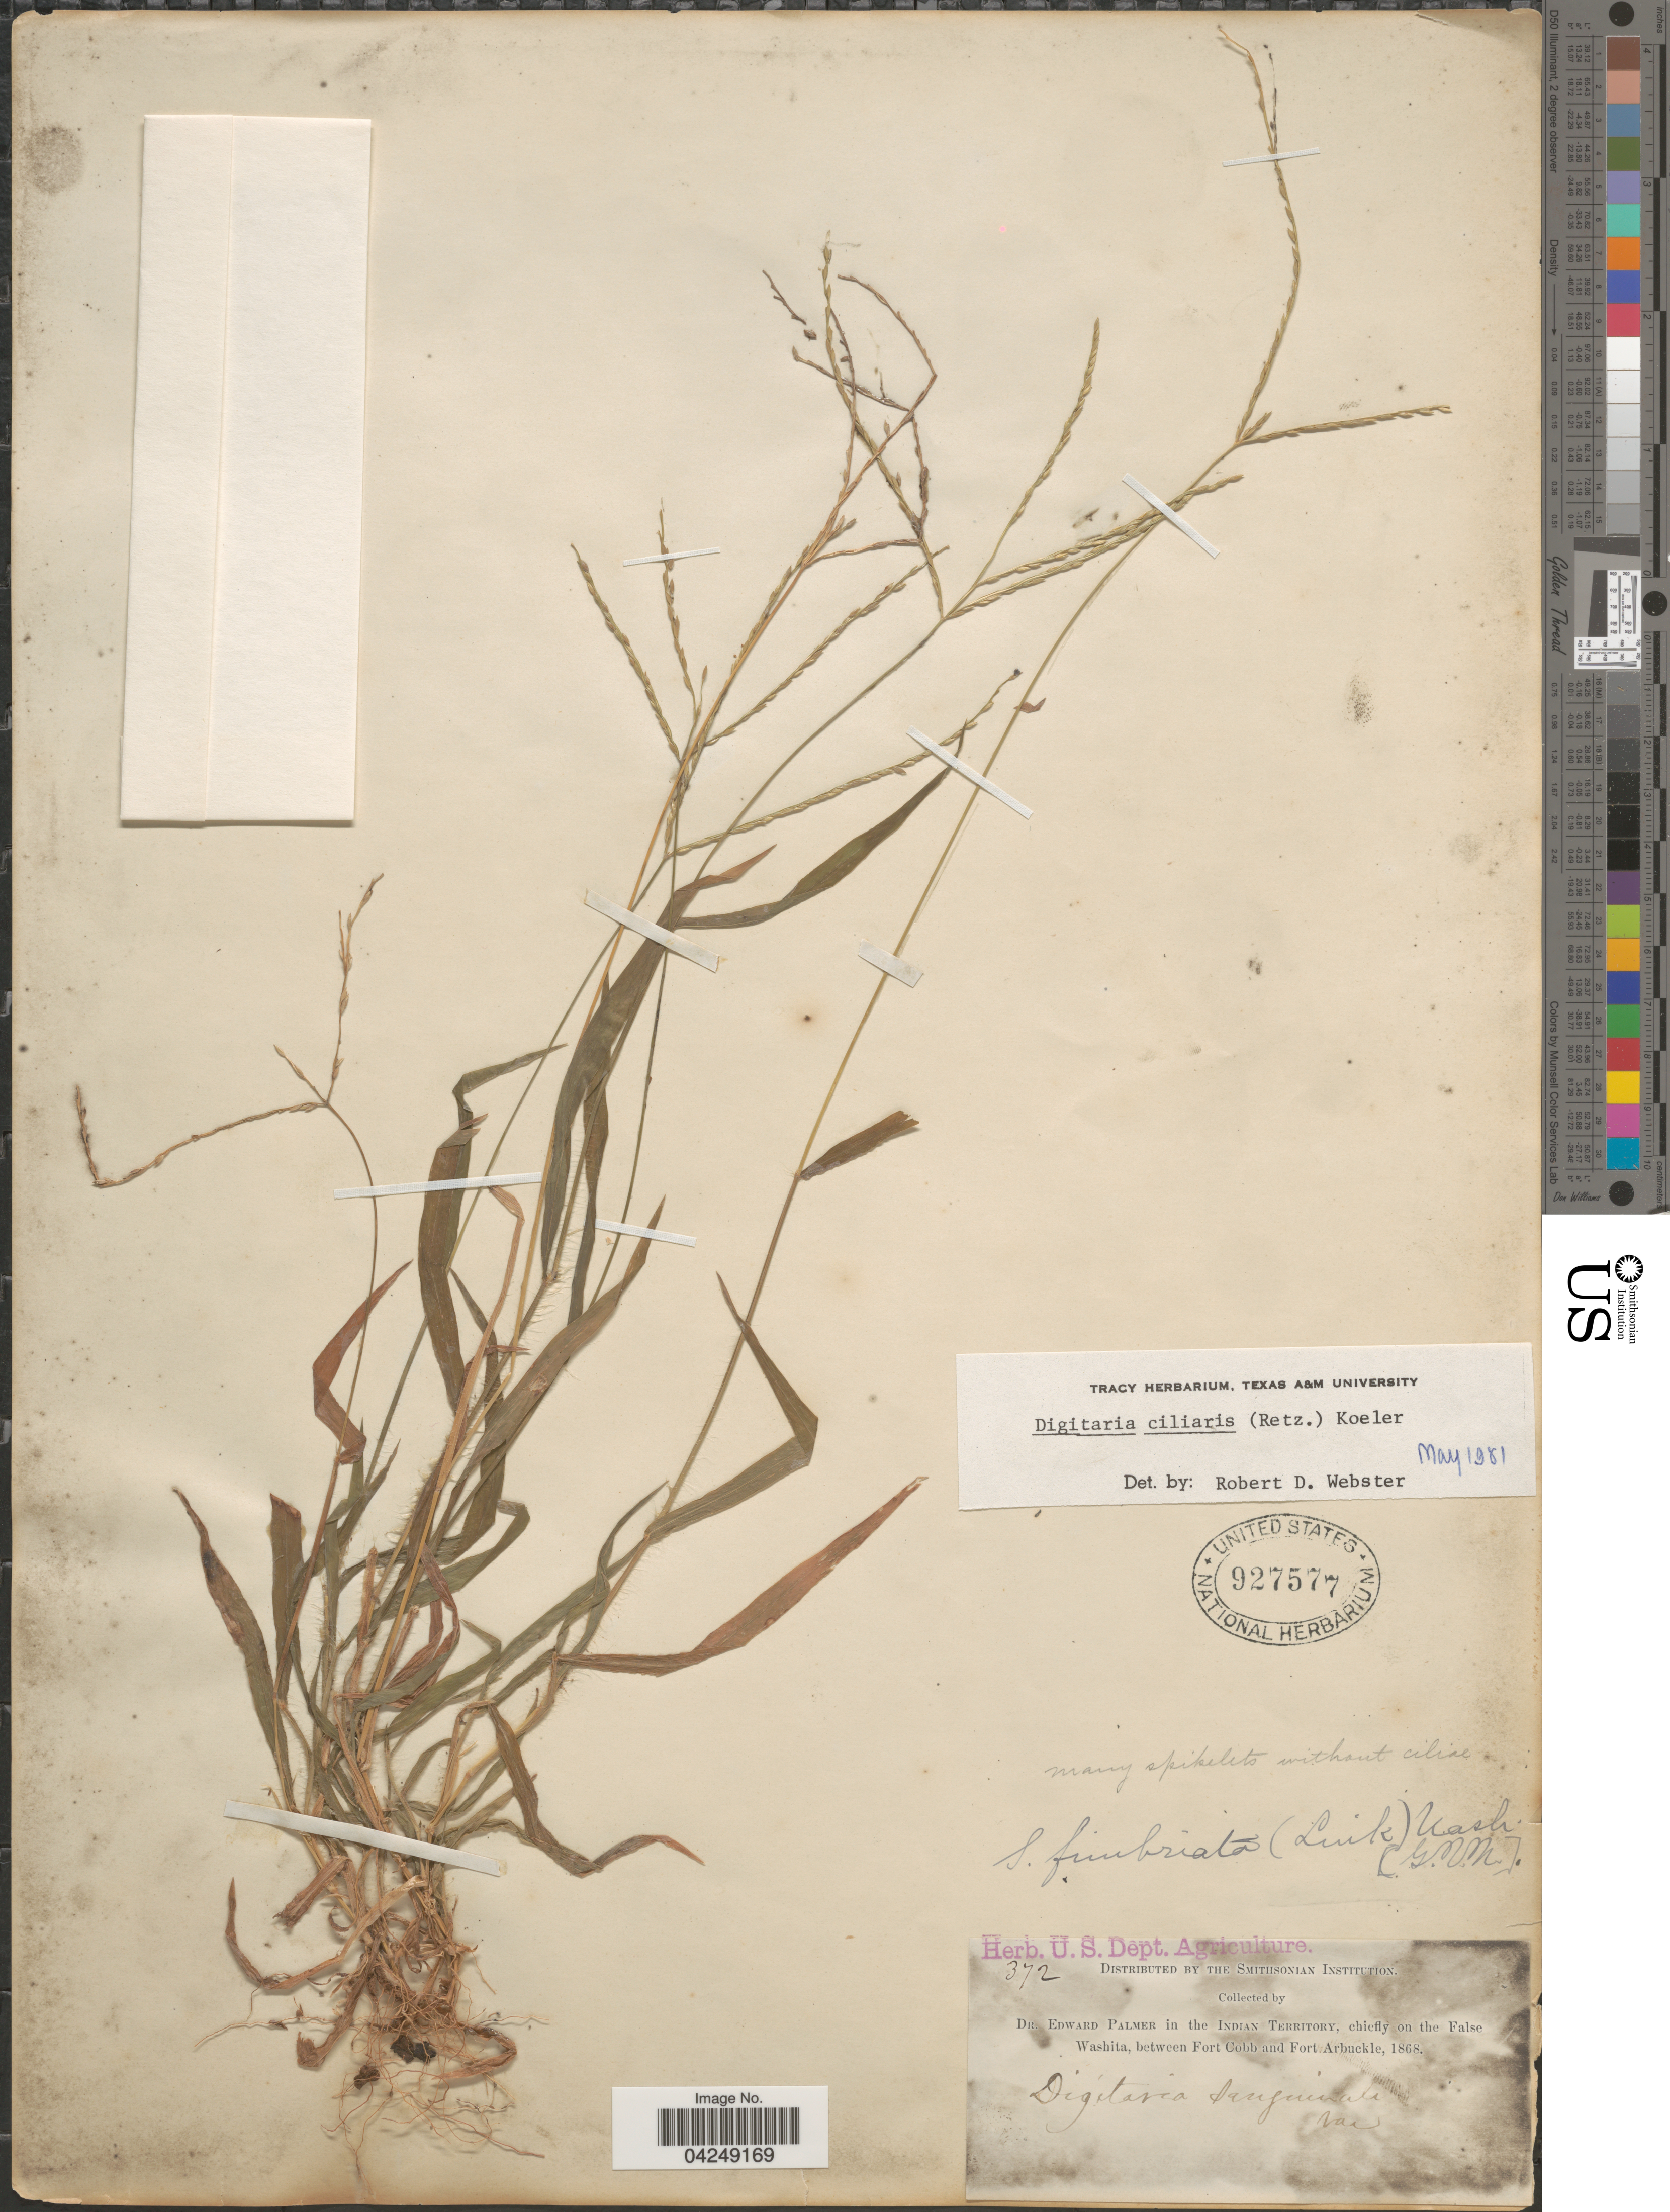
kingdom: Plantae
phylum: Tracheophyta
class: Liliopsida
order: Poales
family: Poaceae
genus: Digitaria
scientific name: Digitaria ciliaris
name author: (Retz.) Koeler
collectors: E. Palmer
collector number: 372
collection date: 1868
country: United States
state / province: Oklahoma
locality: Indian Territory, chiefly on the False Washita, between Fort Cobb and Fort Arbackle.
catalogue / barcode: US 927577